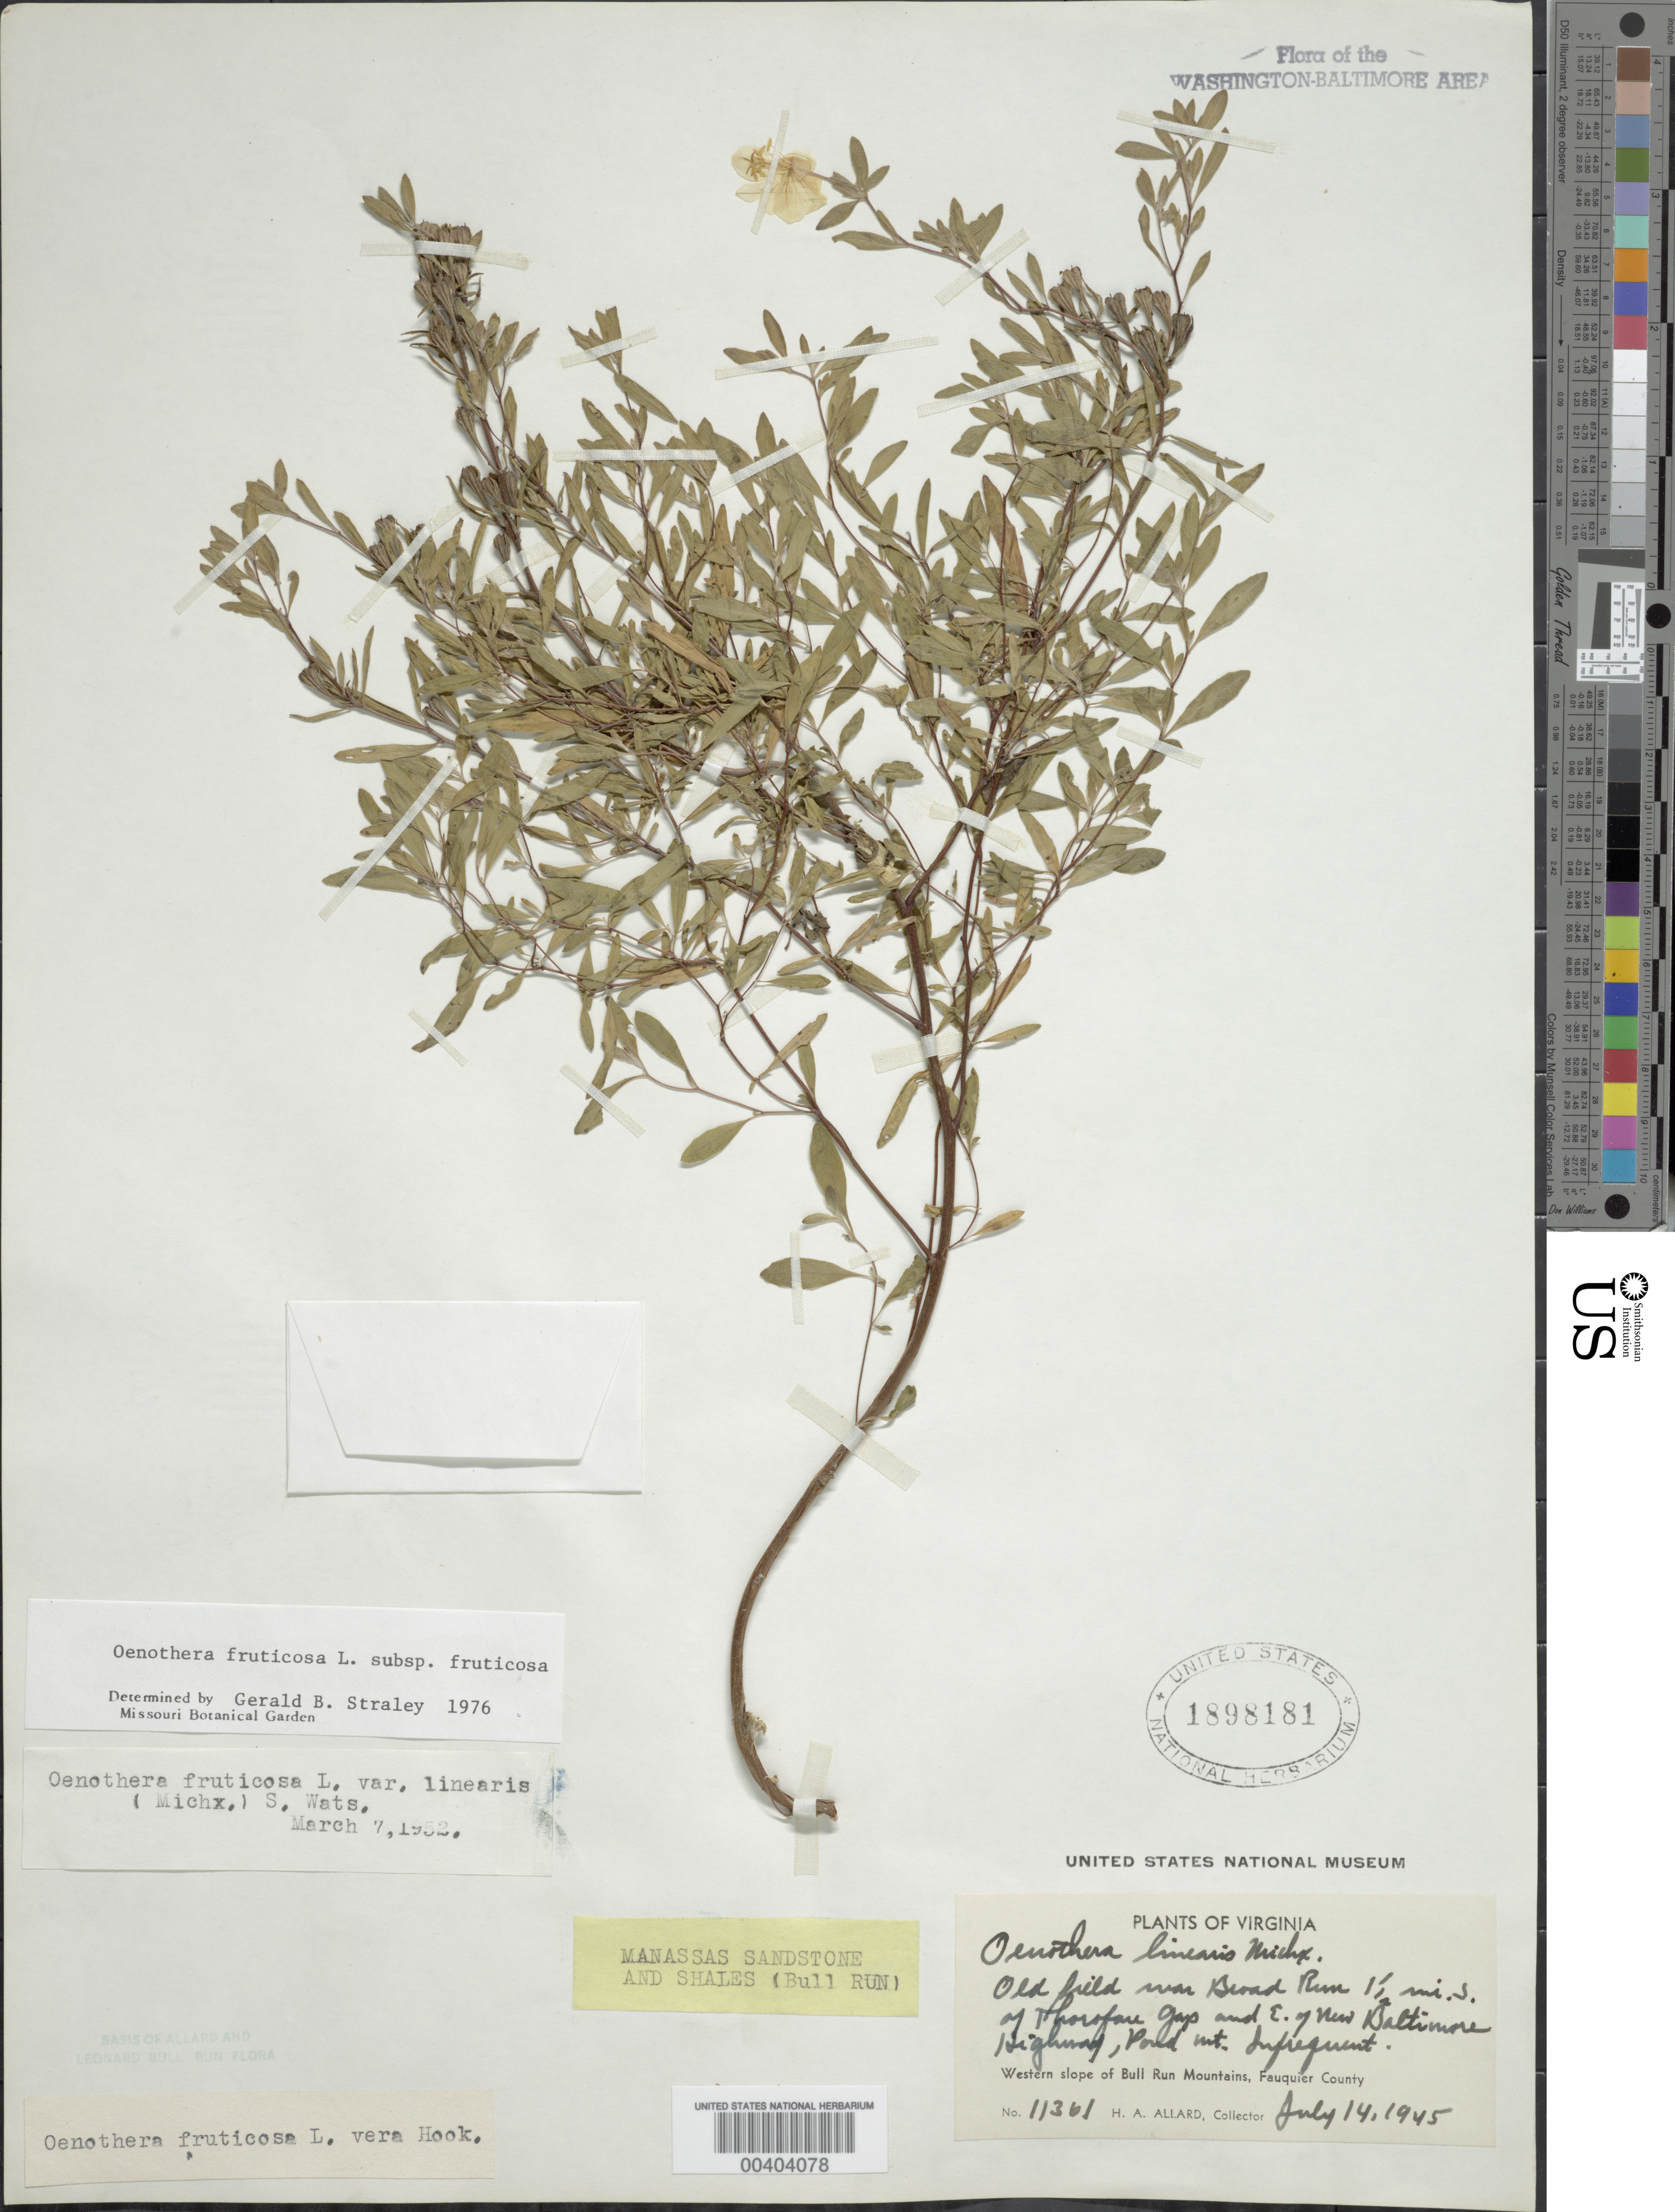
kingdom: Plantae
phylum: Tracheophyta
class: Magnoliopsida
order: Myrtales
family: Onagraceae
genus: Oenothera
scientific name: Oenothera fruticosa subsp. fruticosa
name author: L.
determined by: Straley, G. B.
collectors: H. A. Allard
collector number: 11361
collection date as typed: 14 Jul 1945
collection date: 1945-07-14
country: United States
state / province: Virginia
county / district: Fauquier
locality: Pond Mt.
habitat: Old field, manassas sandstone and shales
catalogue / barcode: US 1898181